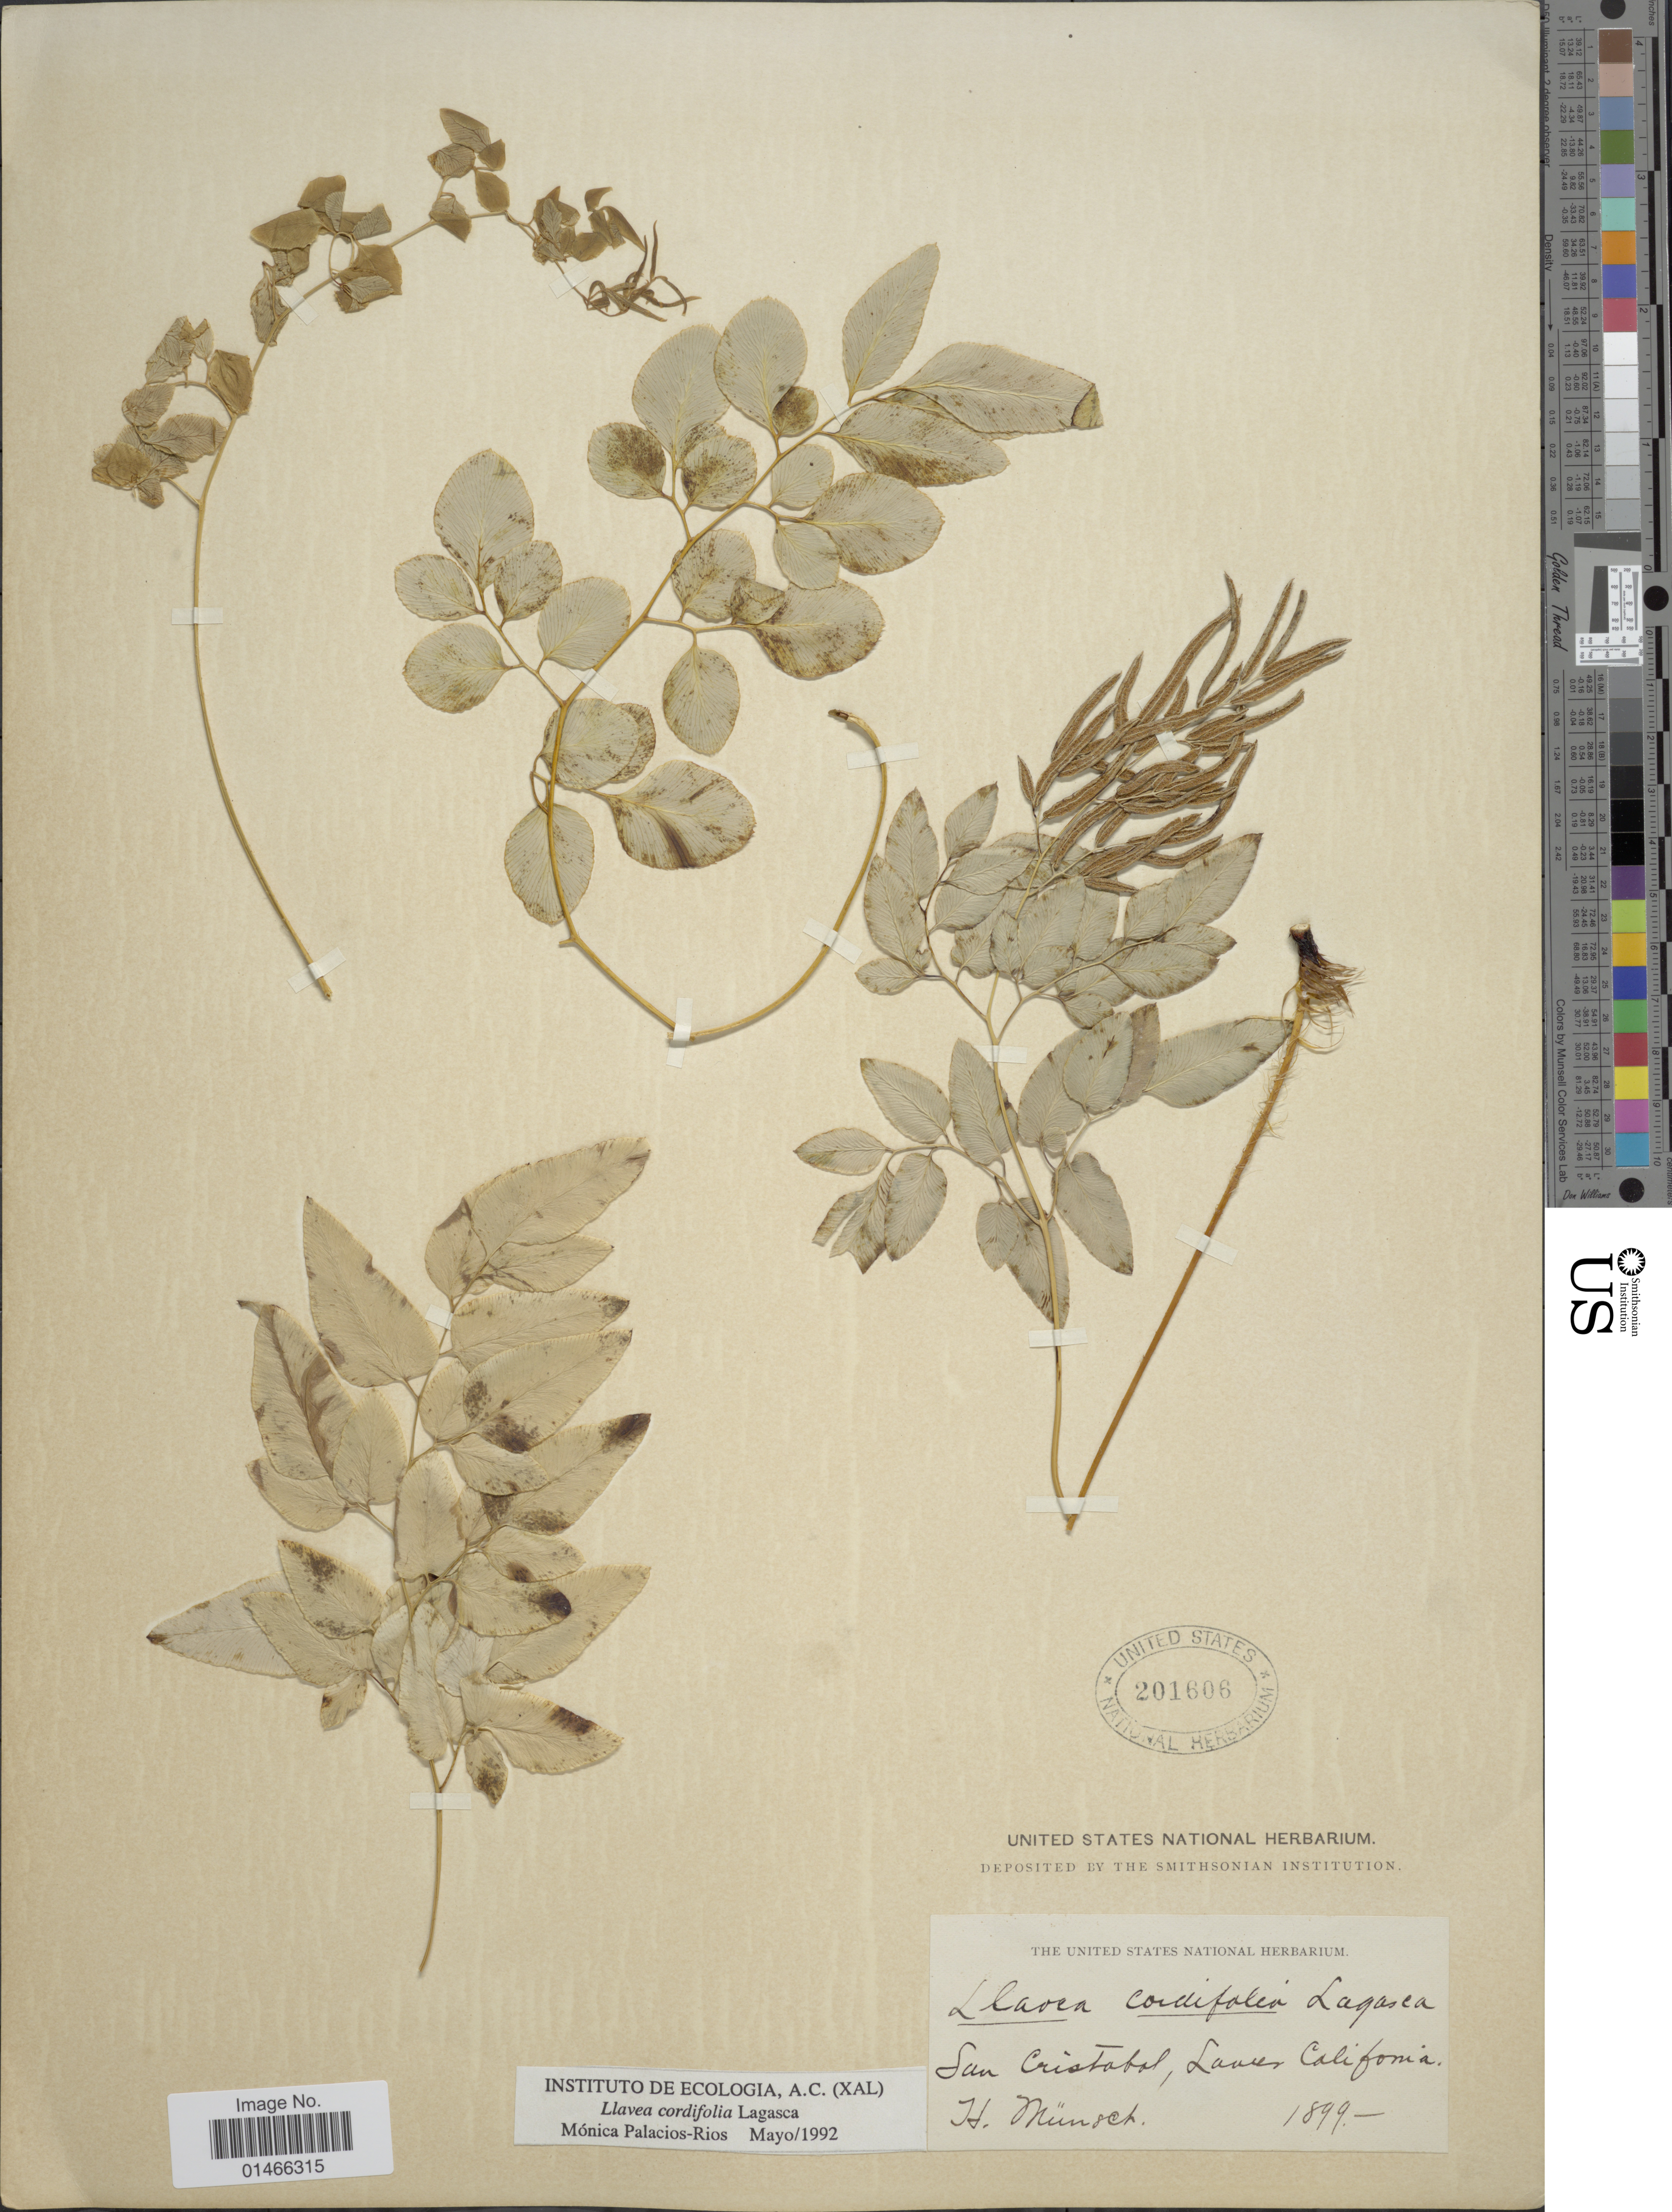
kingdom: Plantae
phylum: Tracheophyta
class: Polypodiopsida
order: Polypodiales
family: Pteridaceae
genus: Llavea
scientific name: Llavea cordifolia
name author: Lag.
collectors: H. Munsch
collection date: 1899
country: Mexico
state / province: Baja California Norte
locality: San Cristobal, Lower California.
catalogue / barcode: US 201608